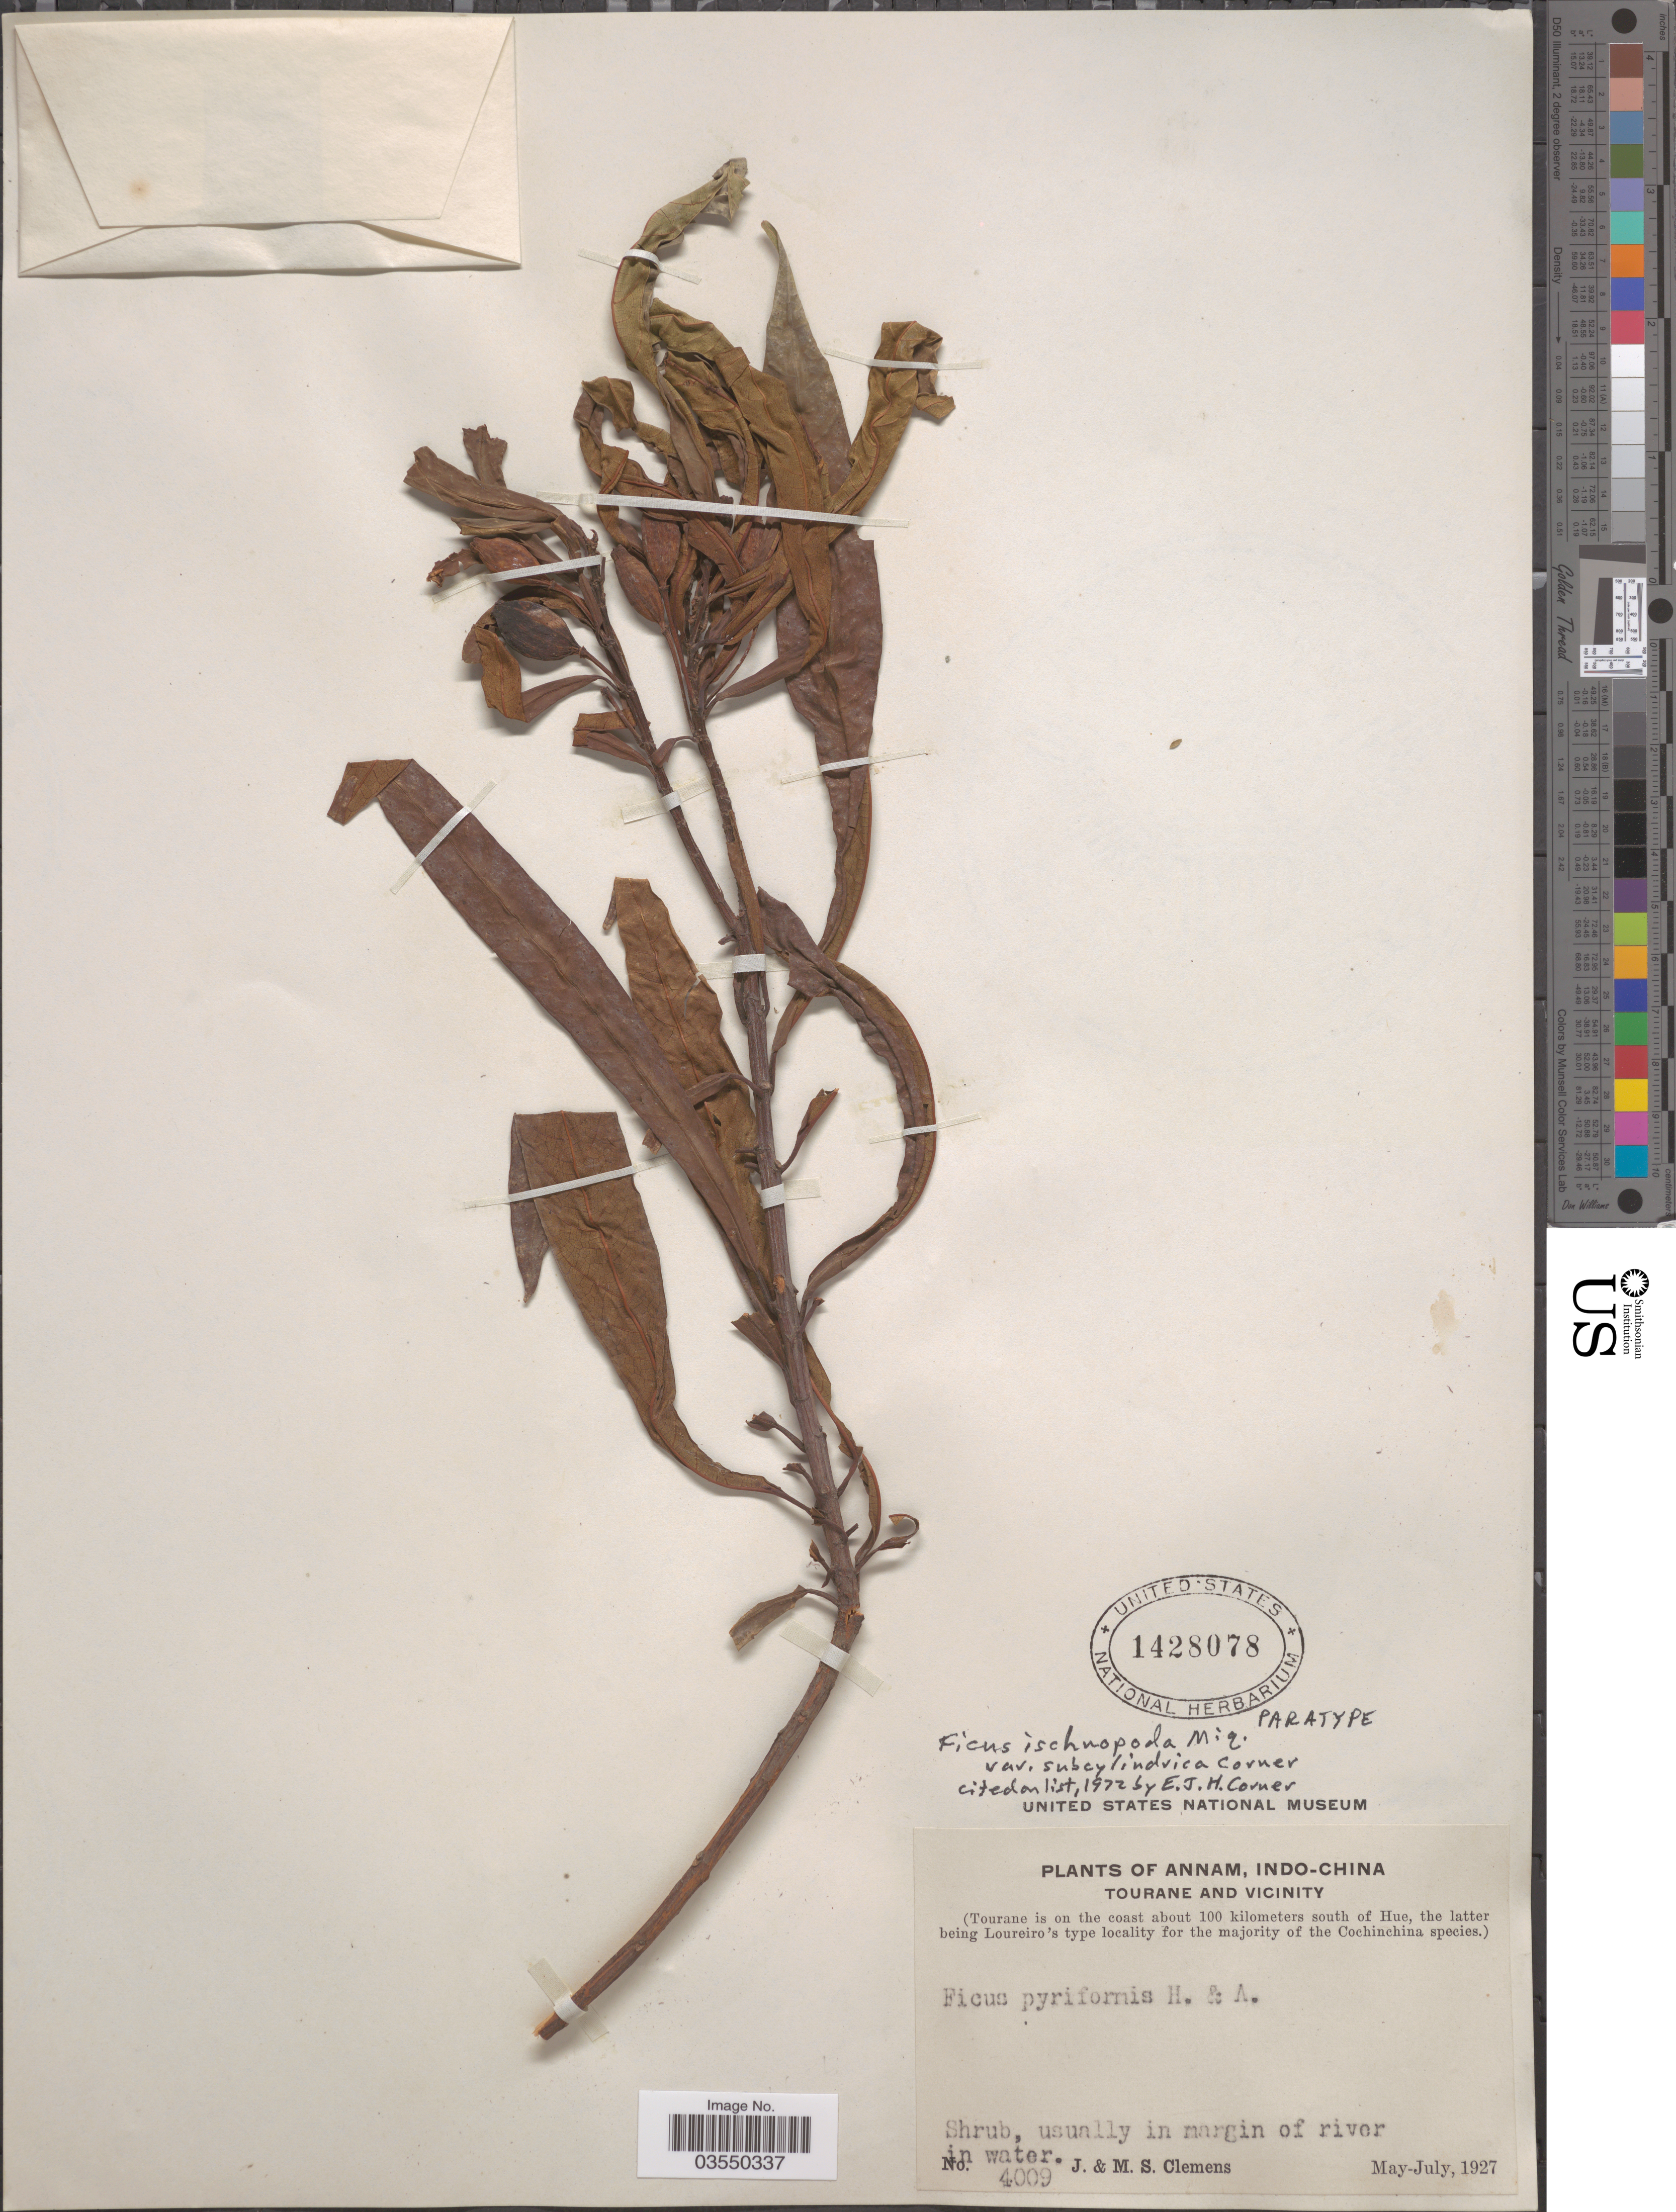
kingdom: Plantae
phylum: Tracheophyta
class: Magnoliopsida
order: Rosales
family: Moraceae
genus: Ficus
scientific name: Ficus ischnopoda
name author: Miq.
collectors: J. Clemens & M. S. Clemens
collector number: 4009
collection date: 1927-05/1927-07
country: Vietnam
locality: Annam, Indo-China. Tourane and vicinity. Tourane is on the coast about 100 kilometers south of Hue.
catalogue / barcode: US 1428078